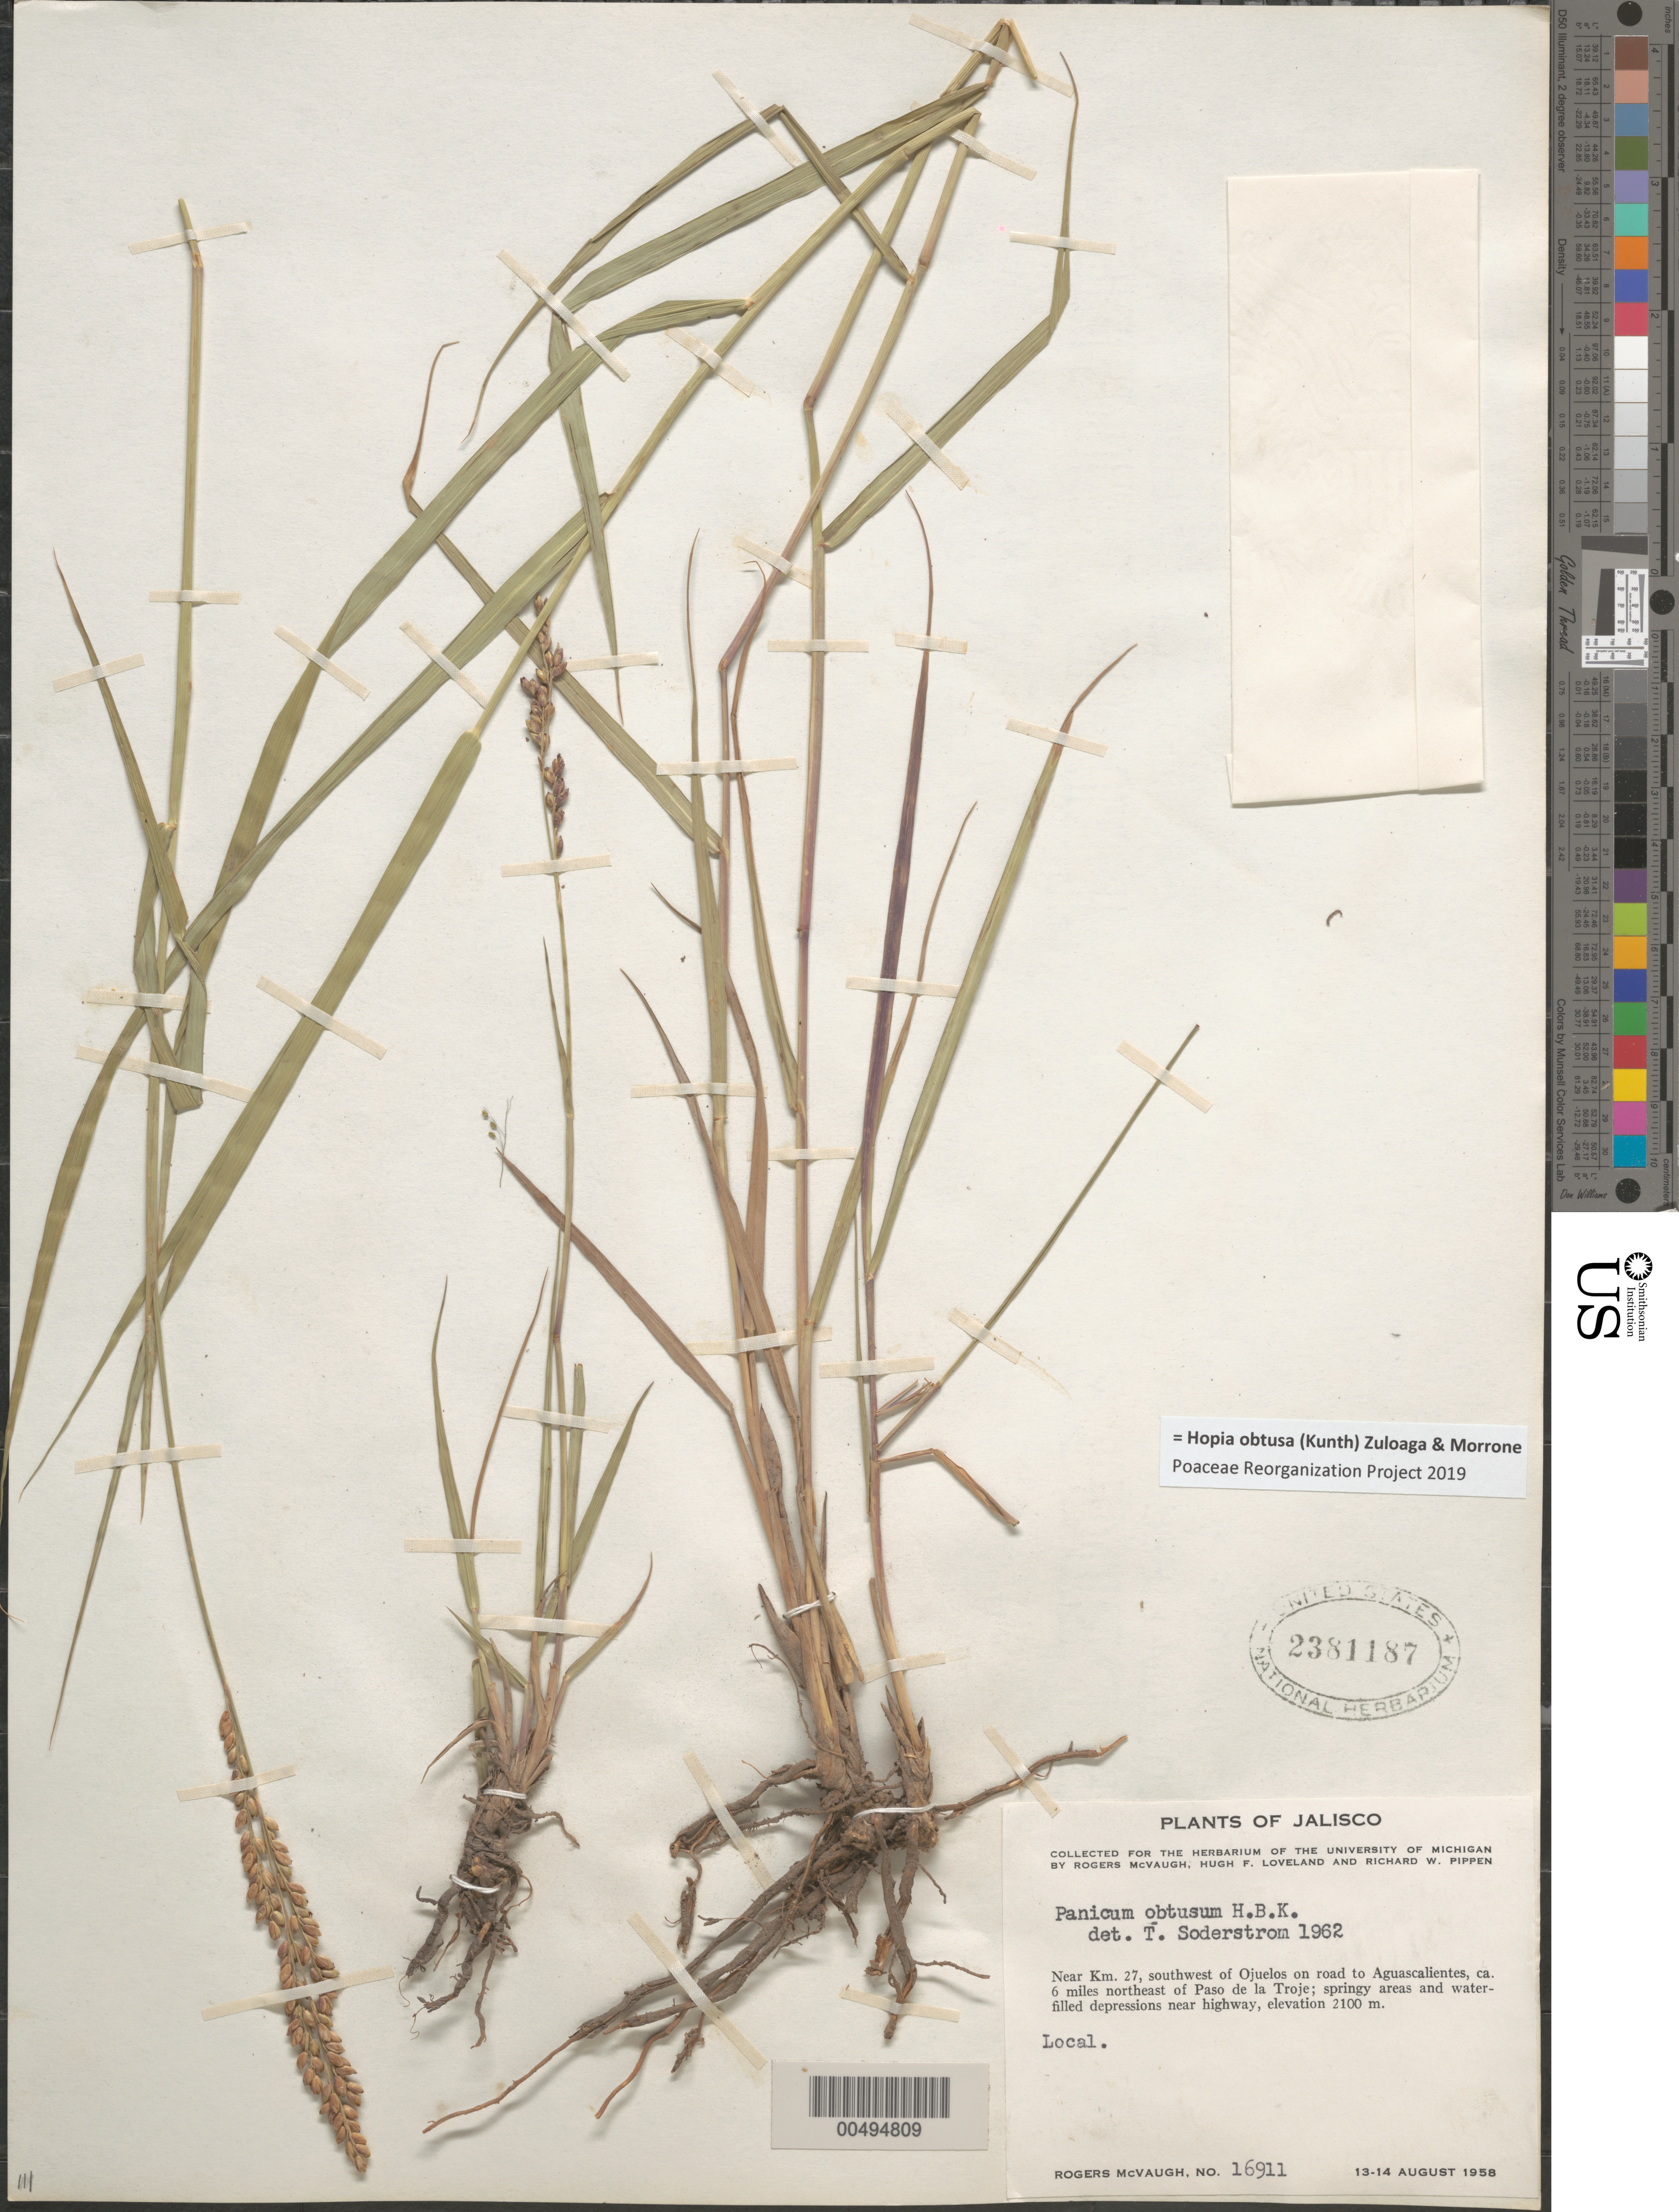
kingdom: Plantae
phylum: Tracheophyta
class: Liliopsida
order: Poales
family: Poaceae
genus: Panicum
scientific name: Panicum obtusum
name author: Kunth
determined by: Soderstrom, T. R.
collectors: R. McVaugh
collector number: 16911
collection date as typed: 13 Aug 1958 to 14 Aug 1958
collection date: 1958-08-13/1958-08-14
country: Mexico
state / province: Jalisco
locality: Near Km 27, SW of Ojuelos on rd to Aguascalientes, ca 6 mi NE of Paso de la Troje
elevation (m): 2100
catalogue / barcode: US 2381187